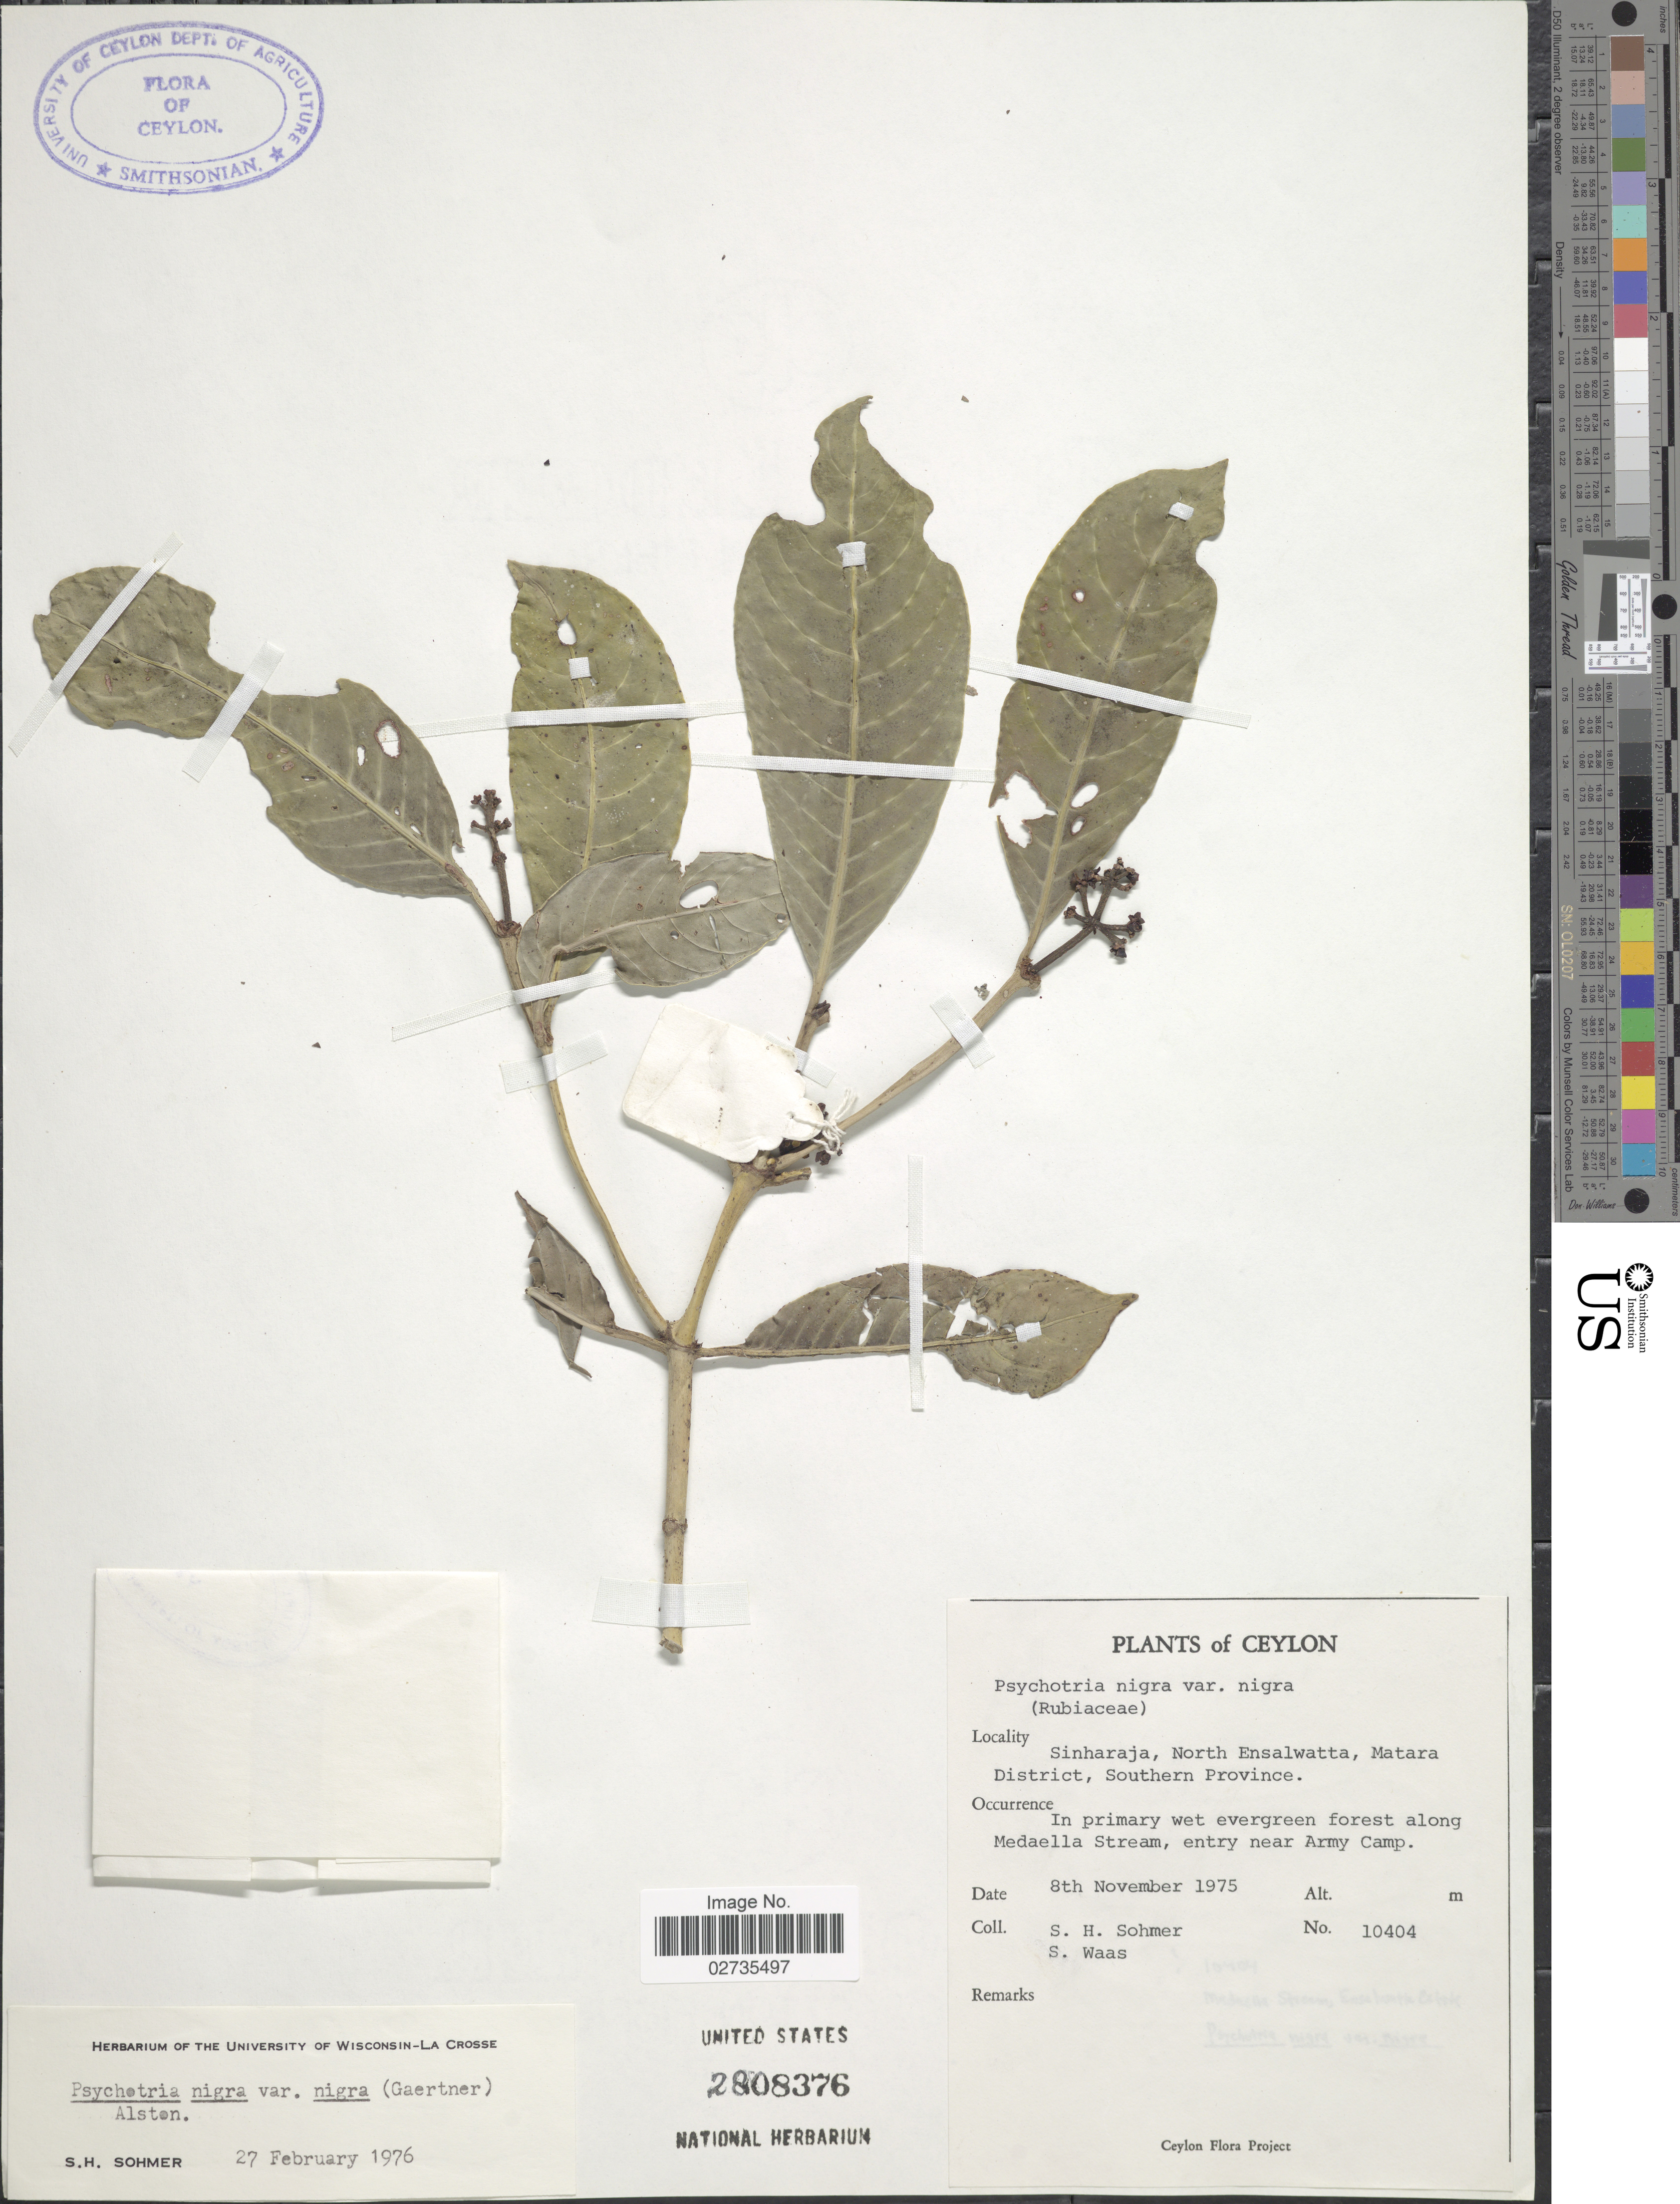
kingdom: Plantae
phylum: Tracheophyta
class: Magnoliopsida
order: Gentianales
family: Rubiaceae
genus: Psychotria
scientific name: Psychotria nigra var. nigra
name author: (Gaertn.) Alston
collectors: S. H. Sohmer & S. Waas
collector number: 10404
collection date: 1975-11-08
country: Sri Lanka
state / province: Southern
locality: Ceylon. Sinharaja, North Ensalwatta, Matara District. Along Medaella Stream, entry near Army Camp.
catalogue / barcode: US 2808376